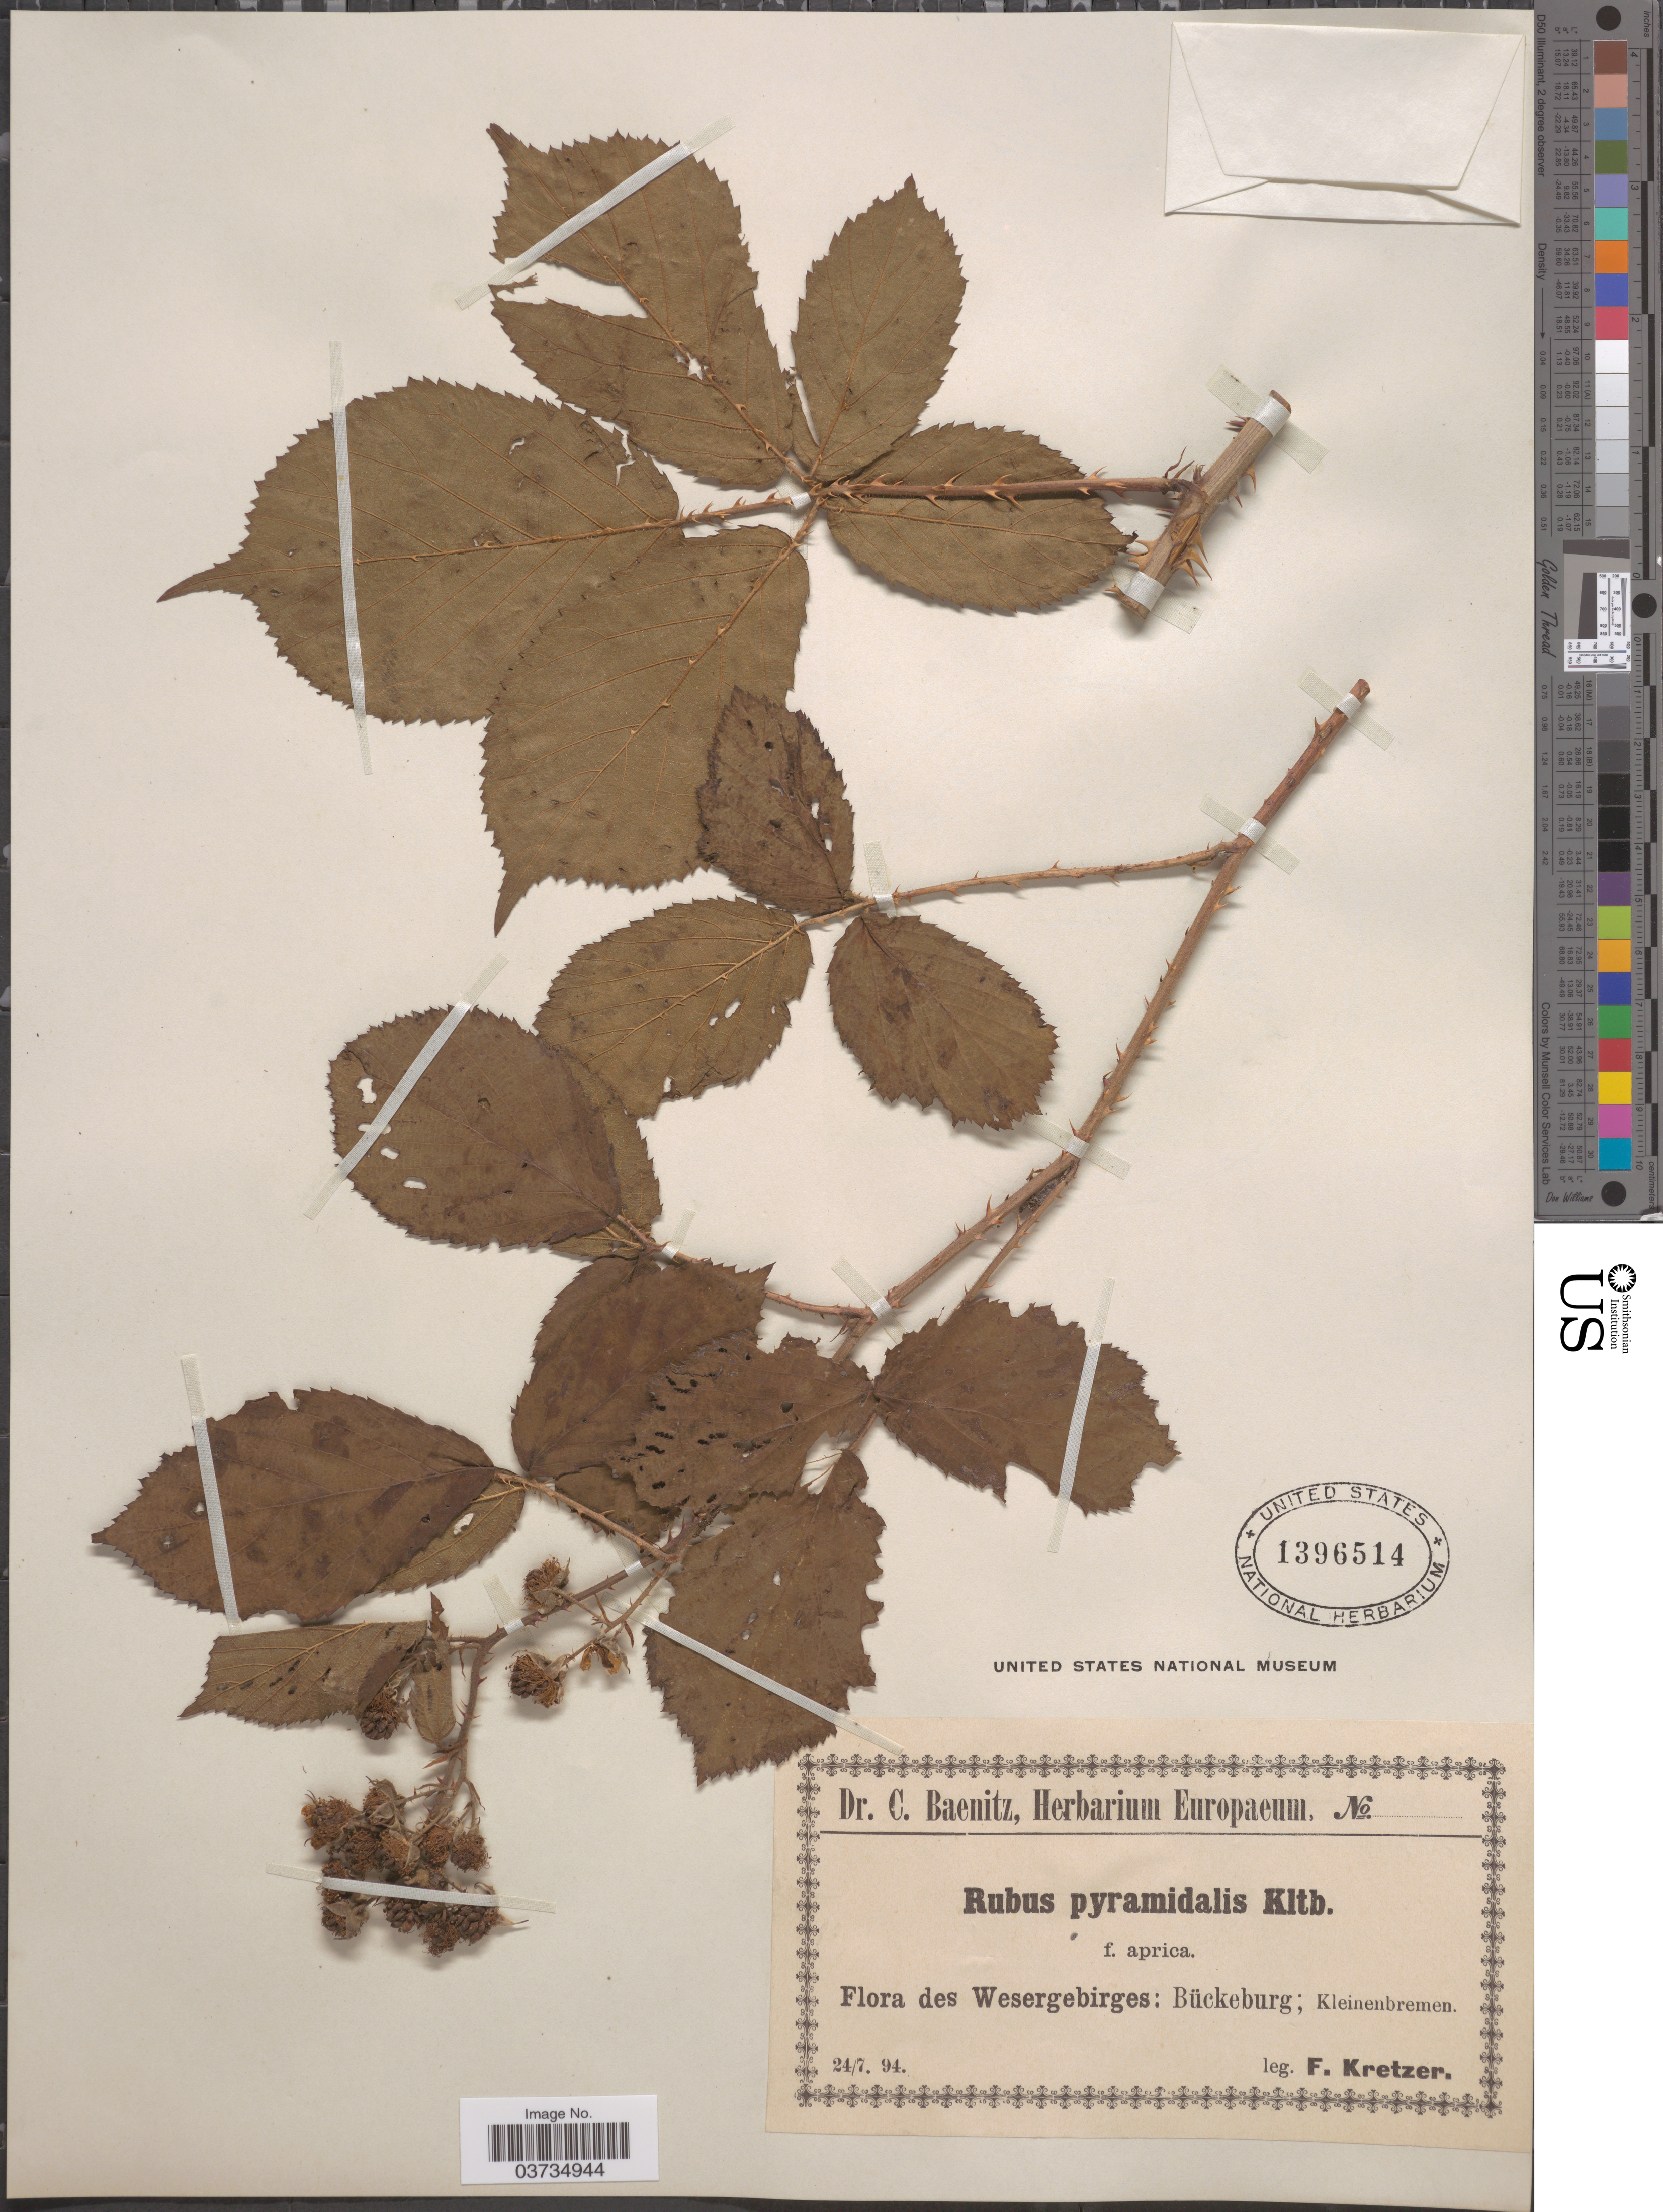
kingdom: Plantae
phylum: Tracheophyta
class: Magnoliopsida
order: Rosales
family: Rosaceae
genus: Rubus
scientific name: Rubus pyramidalis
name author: Kaltenb.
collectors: F. Kretzer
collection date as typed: Transcribed d/m/y: 24/7/94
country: Germany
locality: Wesergebirges: Bückeburg; Kleinenbremen.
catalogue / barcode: US 1396514